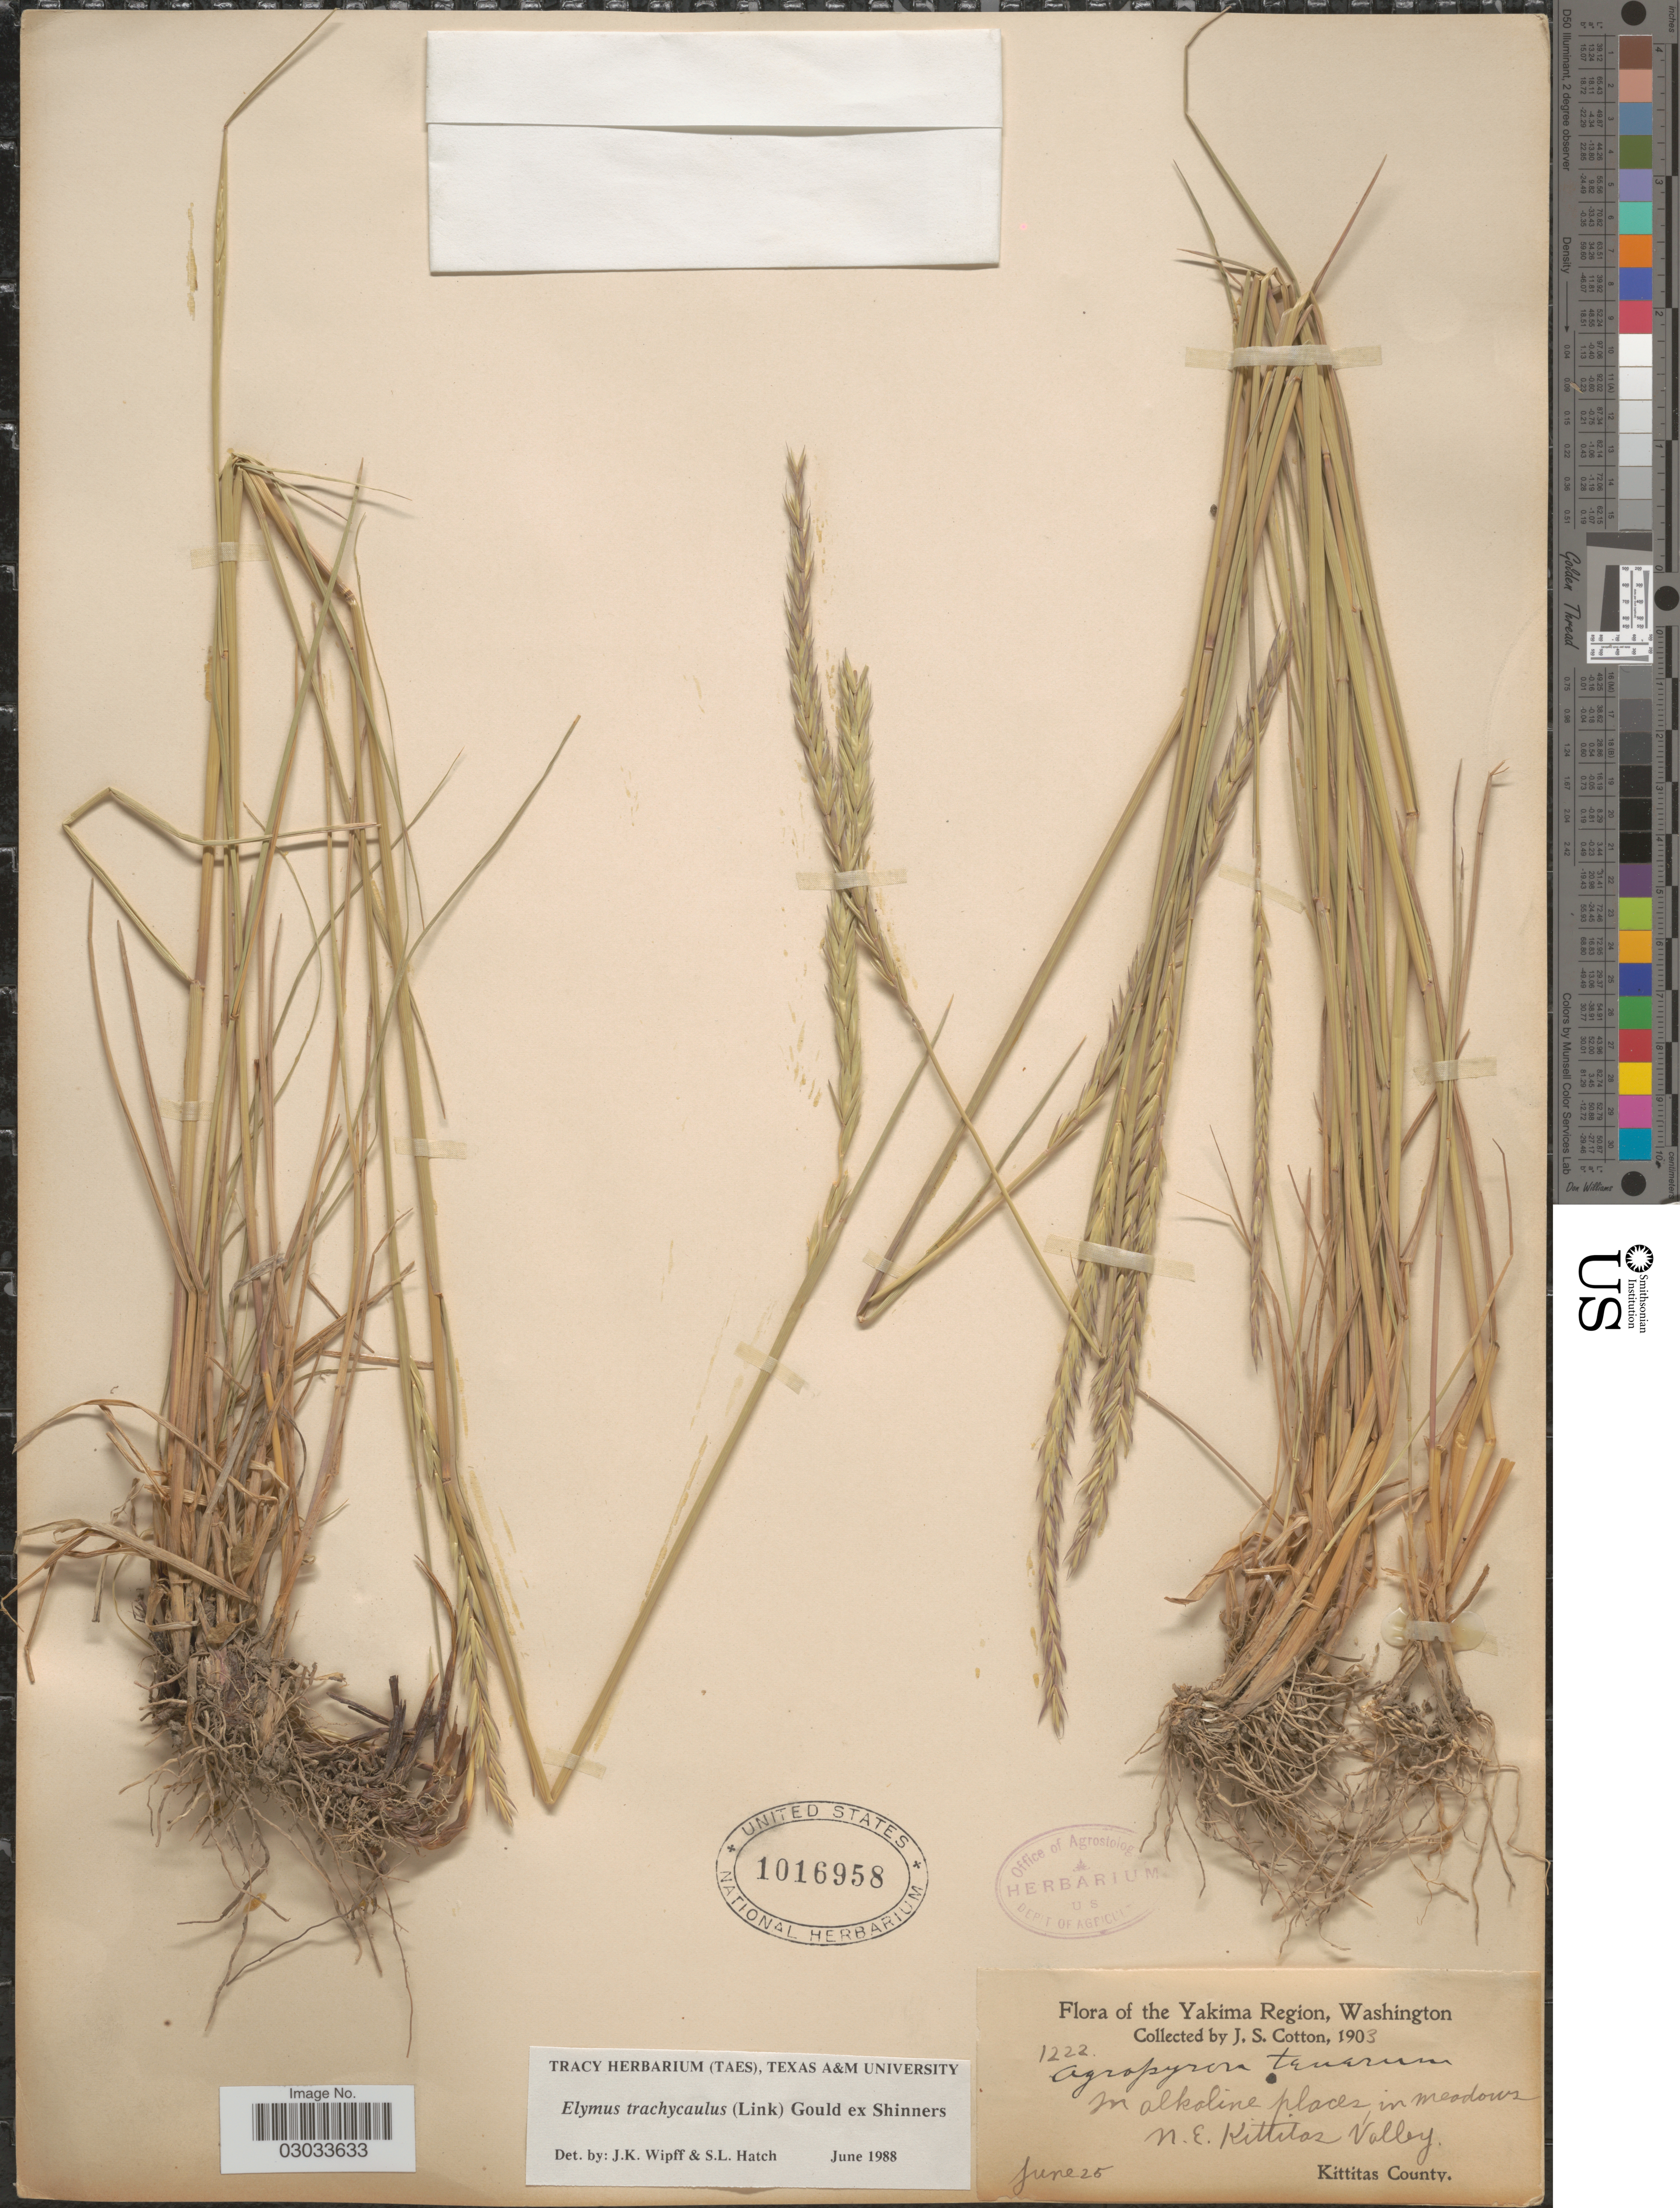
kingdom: Plantae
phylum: Tracheophyta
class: Liliopsida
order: Poales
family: Poaceae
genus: Elymus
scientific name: Elymus trachycaulus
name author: (Link) Gould ex Shinners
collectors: J. S. Cotton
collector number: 1222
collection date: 1903-06-25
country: United States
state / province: Washington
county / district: Kittitas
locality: The Yakima Region. In alkaline places in meadows. N.E. Kittitas Valley. Kittitas County.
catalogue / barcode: US 1016958